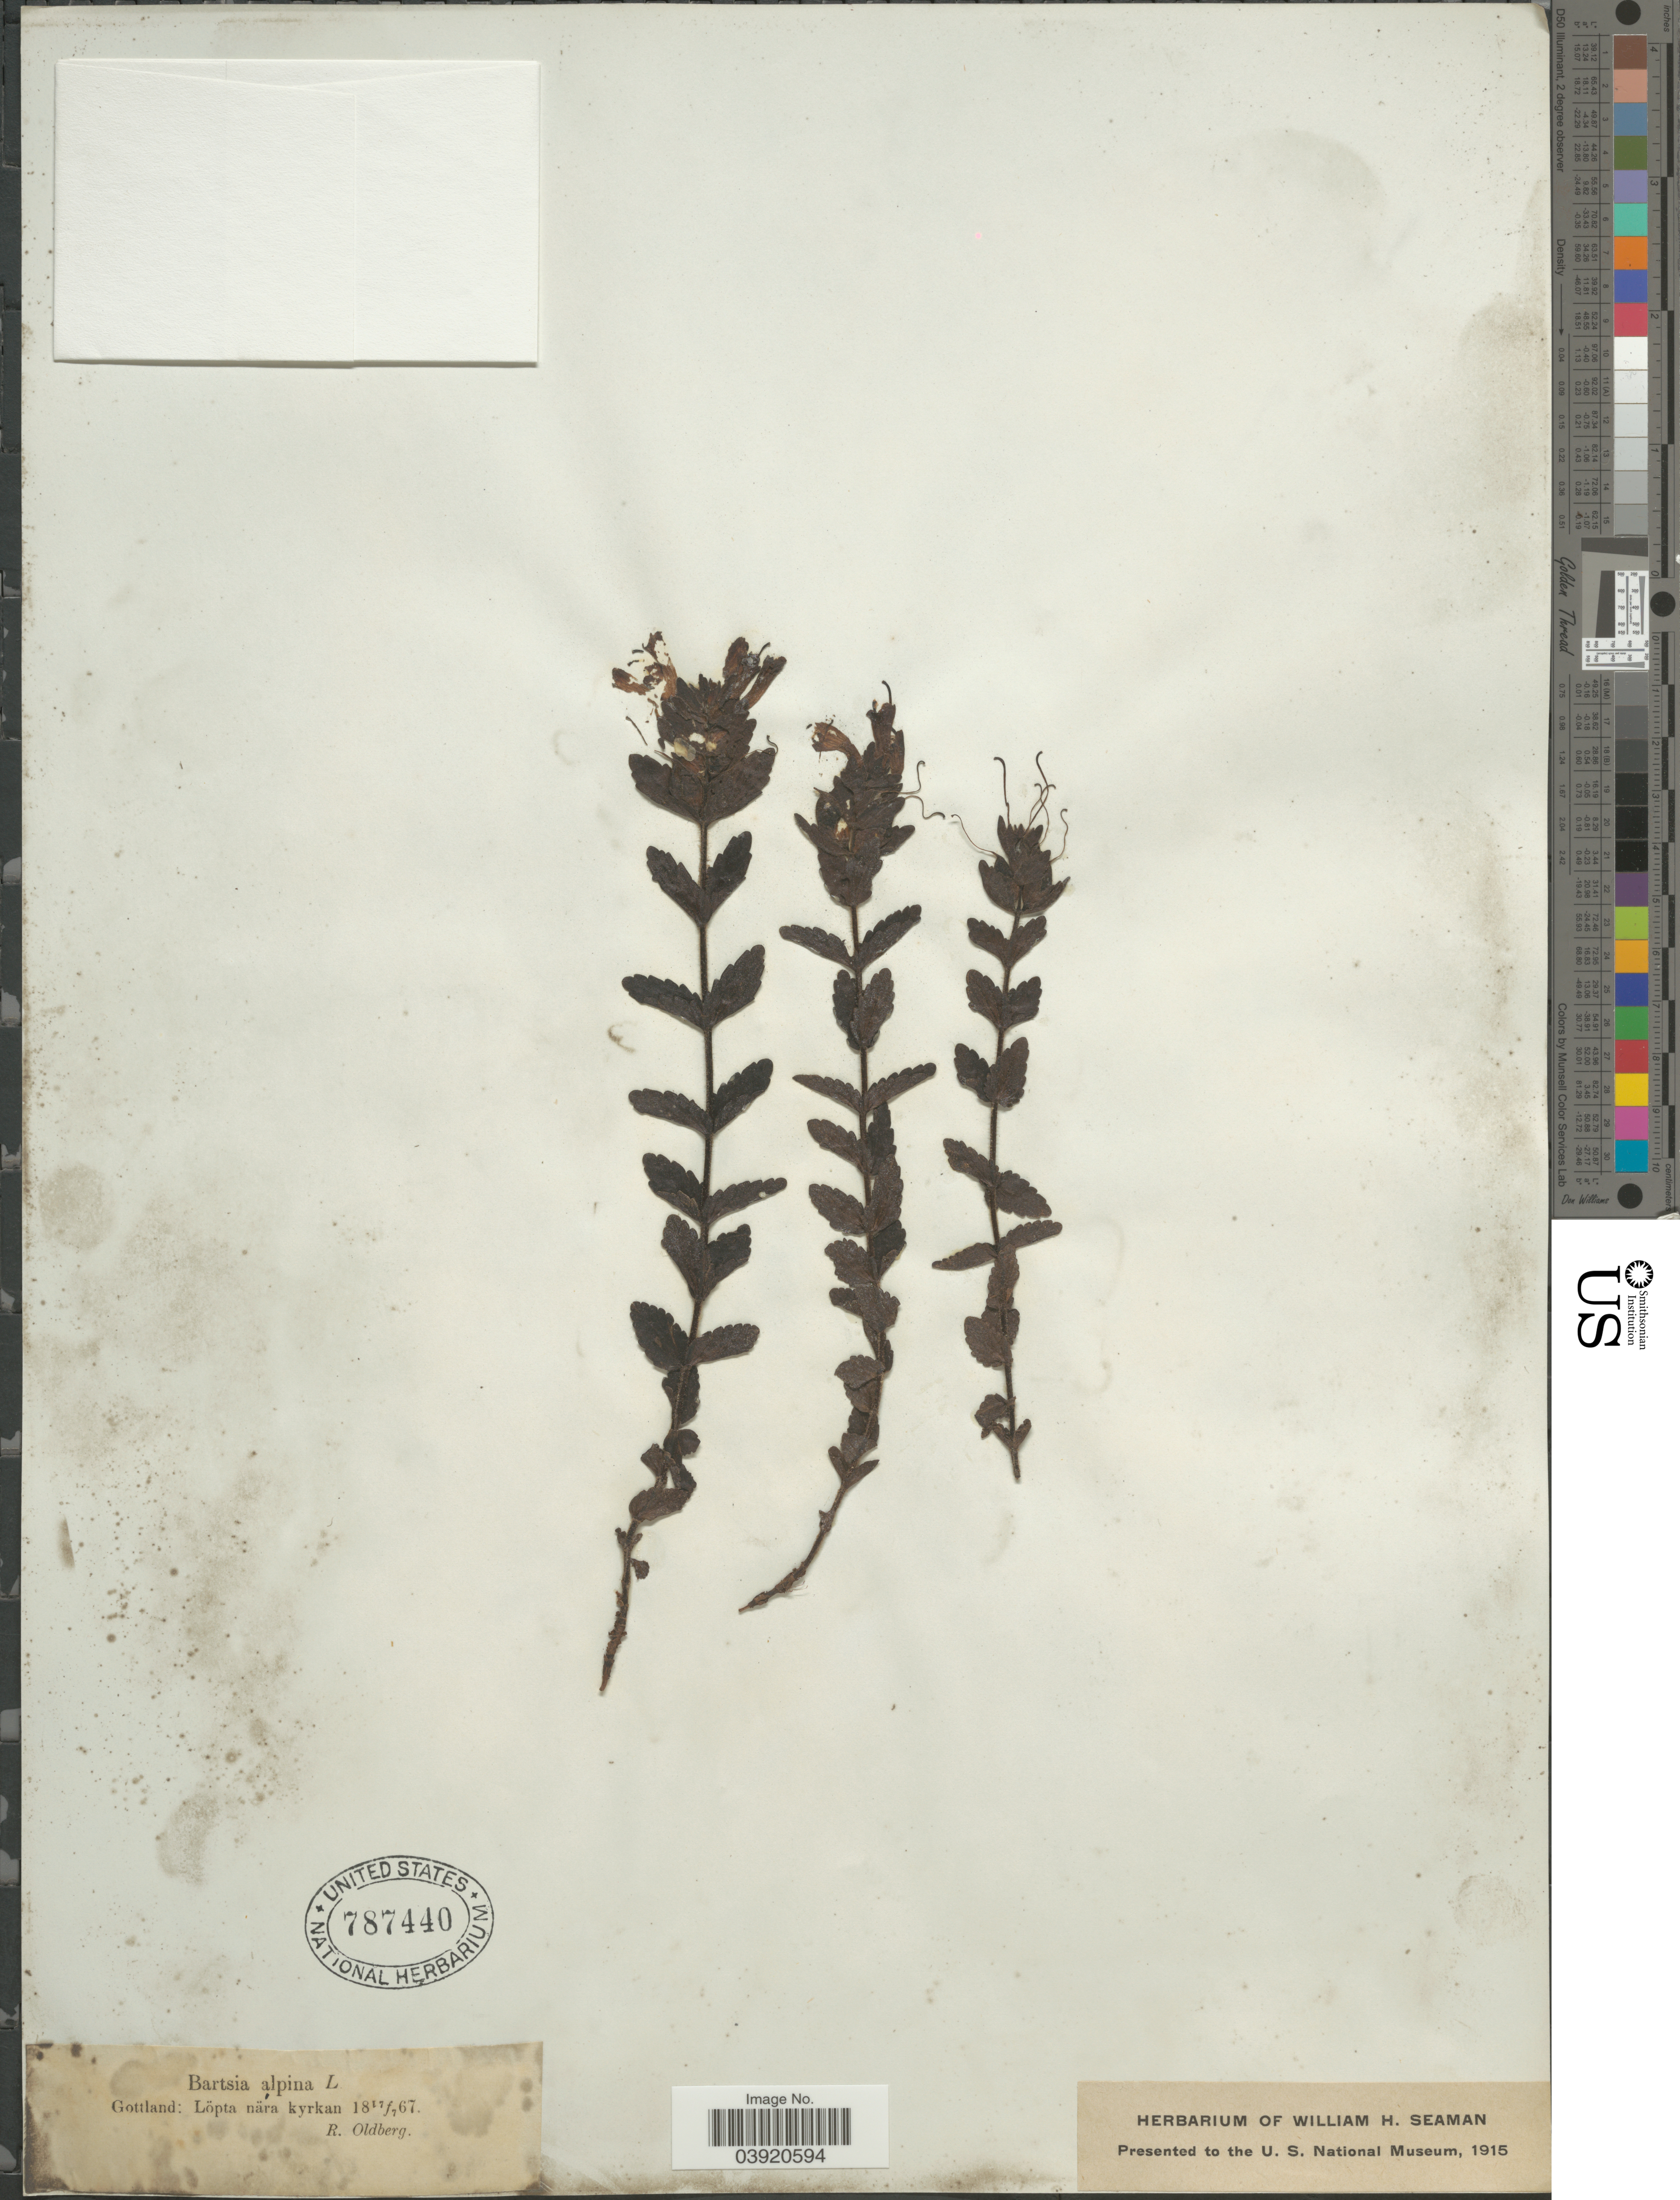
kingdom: Plantae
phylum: Tracheophyta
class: Magnoliopsida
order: Lamiales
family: Orobanchaceae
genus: Bartsia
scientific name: Bartsia alpina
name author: L.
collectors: R. Oldberg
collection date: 1867-07-17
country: Sweden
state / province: Gotland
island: Gotland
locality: Gottland: Löpta nära kyrkan.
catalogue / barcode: US 787440